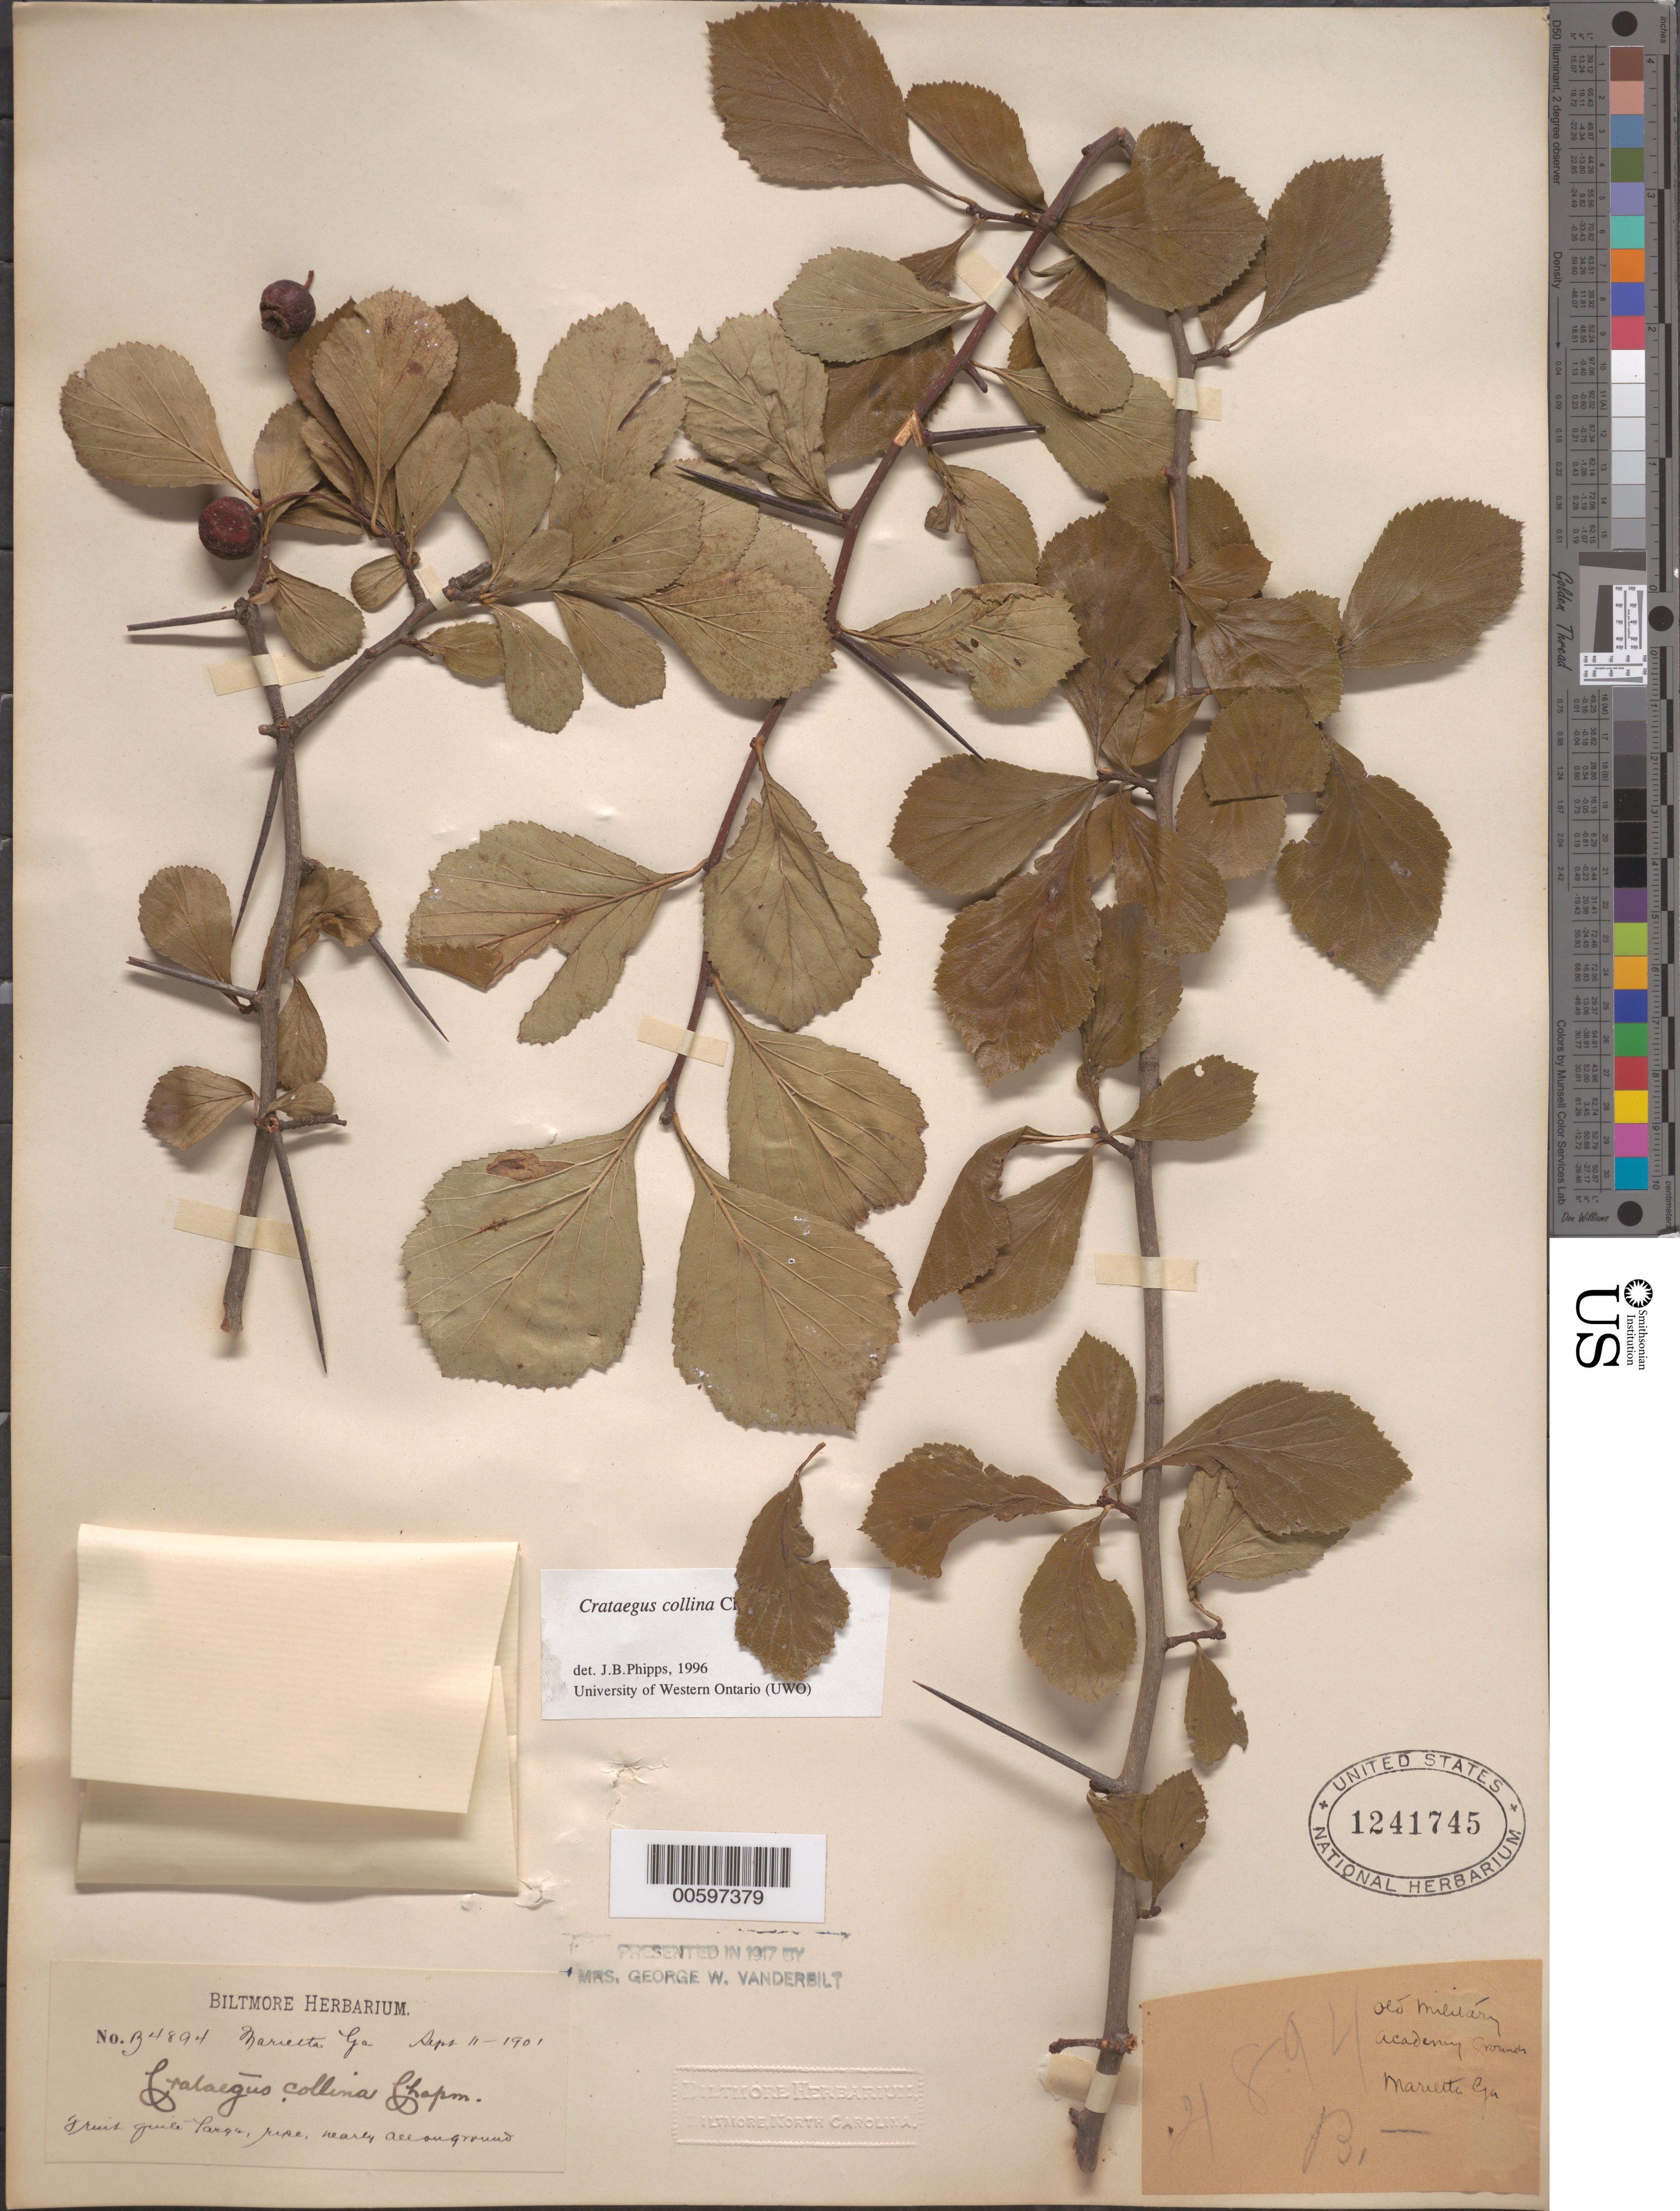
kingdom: Plantae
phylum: Tracheophyta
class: Magnoliopsida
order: Rosales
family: Rosaceae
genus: Crataegus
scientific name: Crataegus collina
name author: Chapm.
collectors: ex herb. Biltmore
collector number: B4894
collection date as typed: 11 Apr 1901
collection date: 1901-04-11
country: United States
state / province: Georgia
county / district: Cobb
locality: Marietta, old military academy grounds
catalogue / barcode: US 1241745